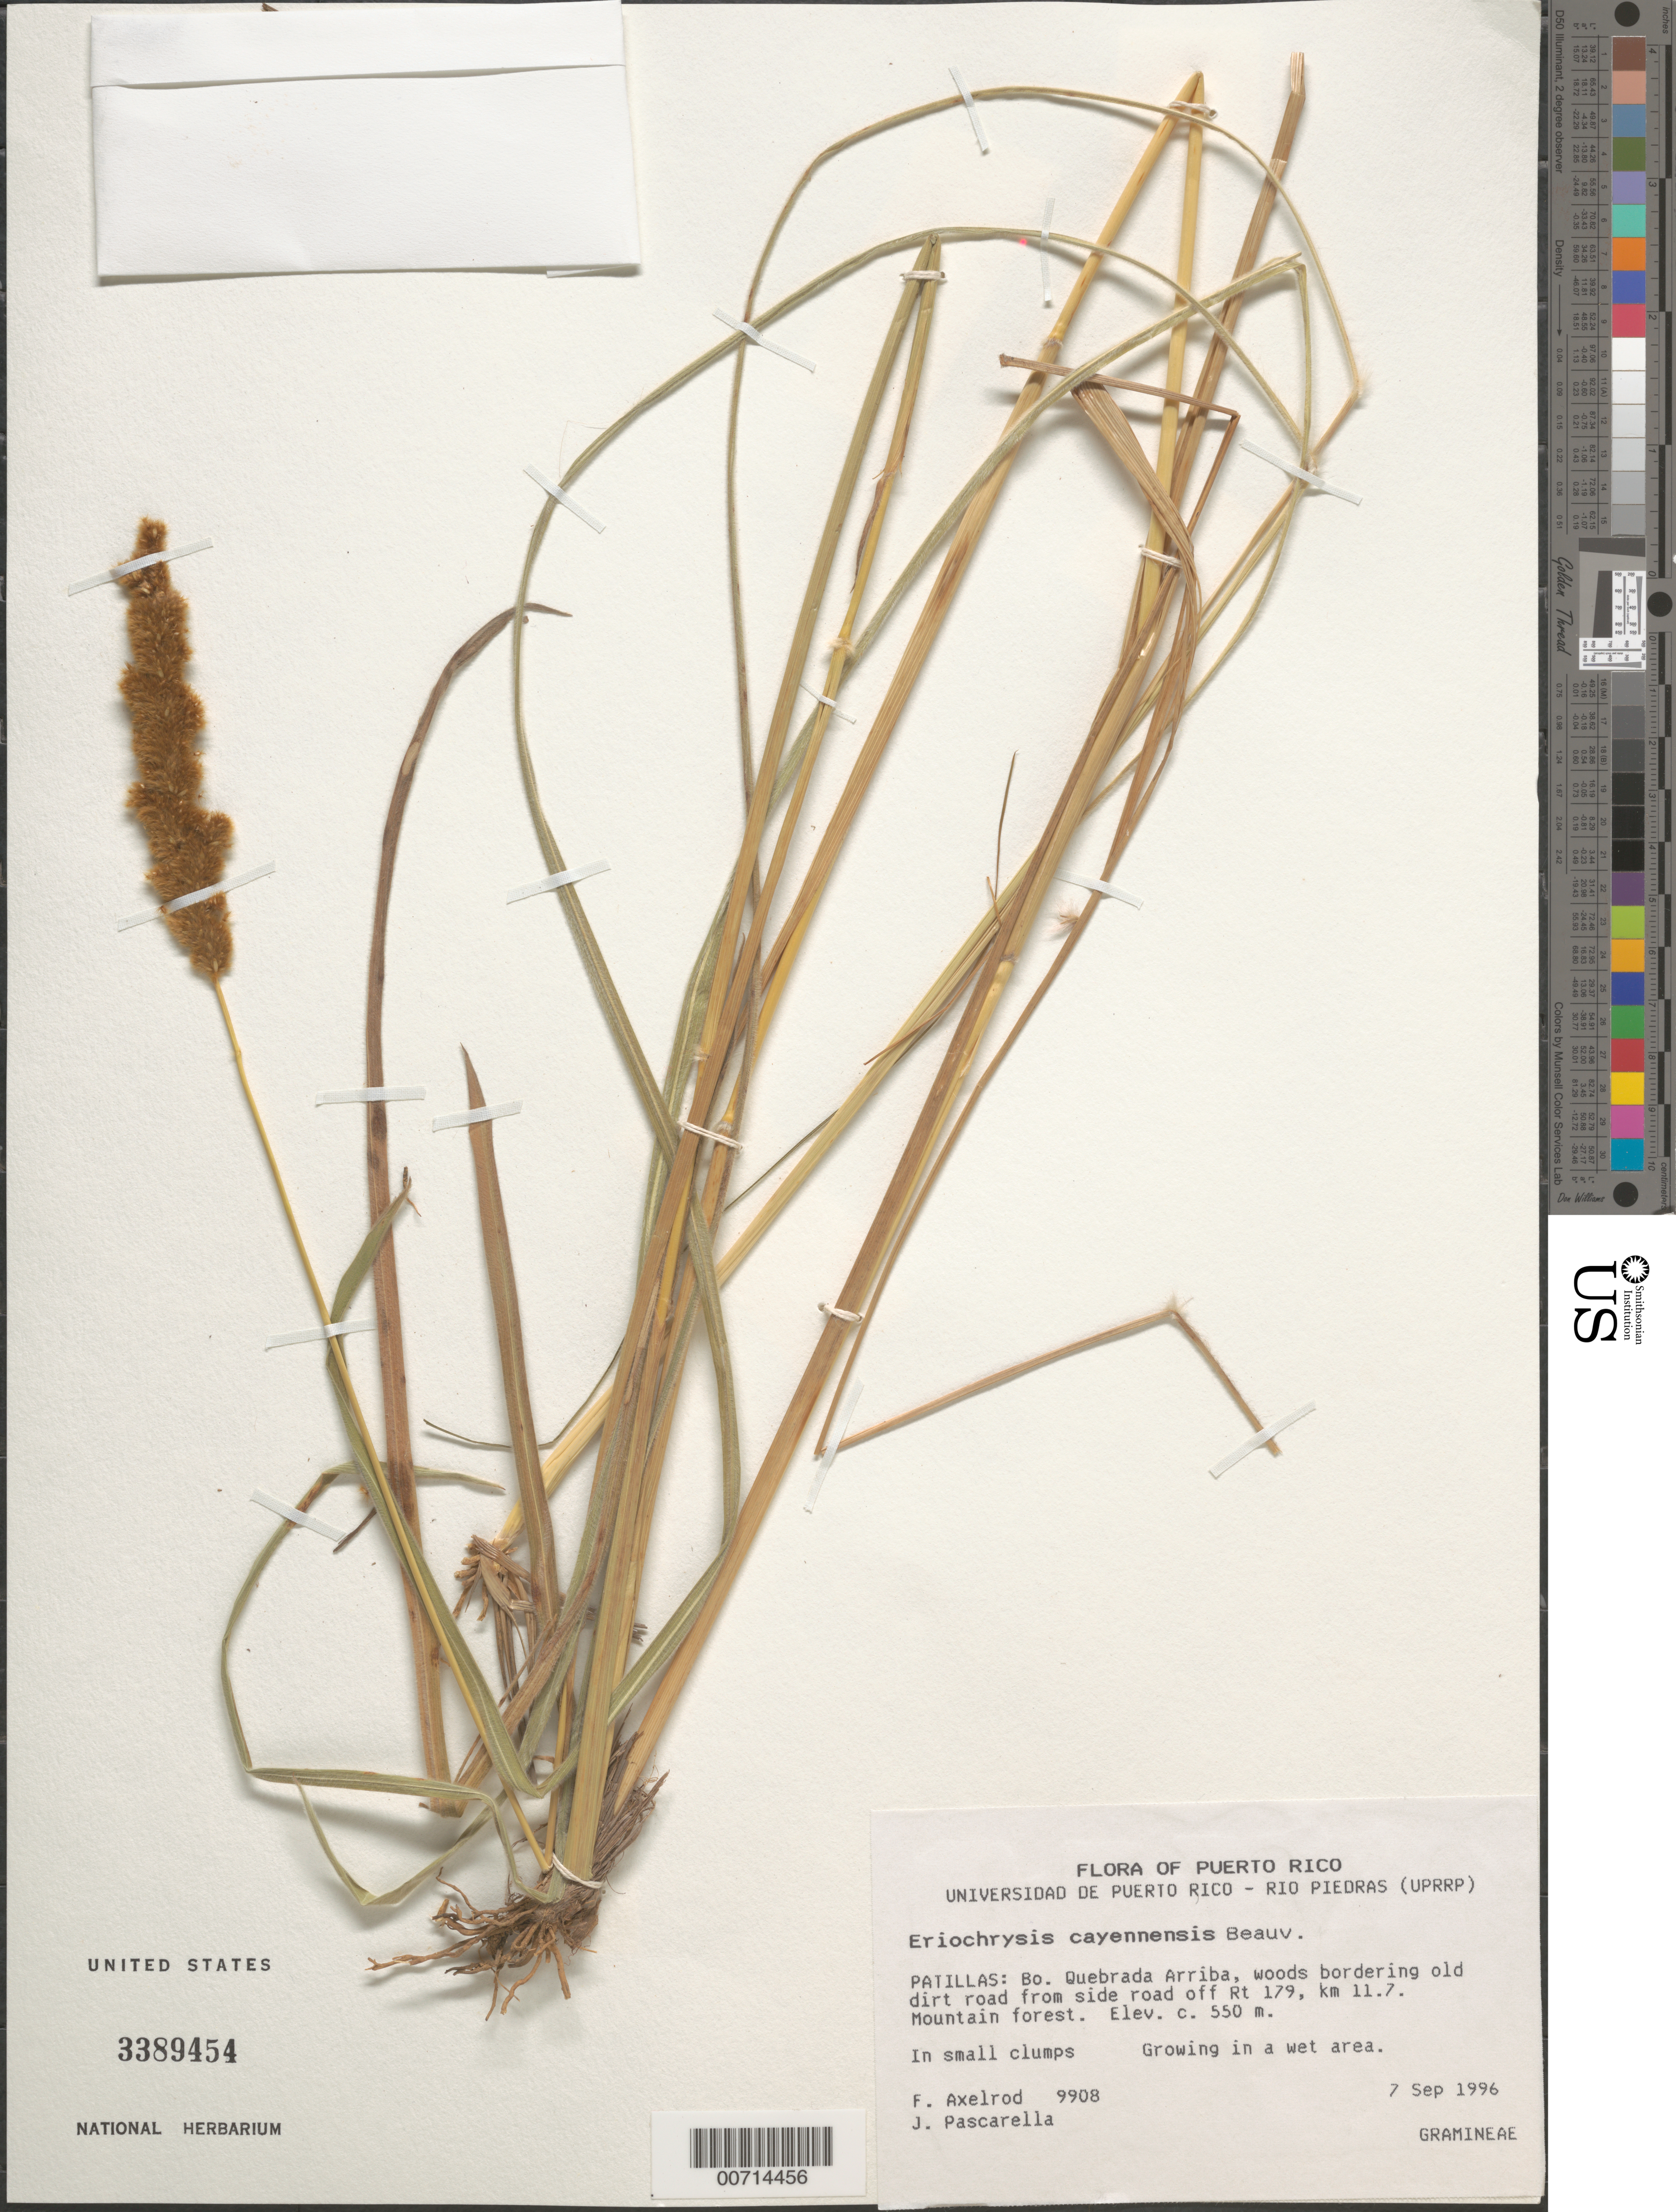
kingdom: Plantae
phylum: Tracheophyta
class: Liliopsida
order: Poales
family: Poaceae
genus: Eriochrysis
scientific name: Eriochrysis cayennensis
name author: P. Beauv.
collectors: F. S. Axelrod & J. Pascarella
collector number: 9908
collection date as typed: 07 Sep 1996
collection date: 1996-09-07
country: Puerto Rico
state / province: Patillas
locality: Patillas: Bo. Quebrada Arriba, woods bordering old dirt road from side road off rte 179, km 11.7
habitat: Mountain forest, growing in wet area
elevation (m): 550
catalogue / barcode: US 3389454